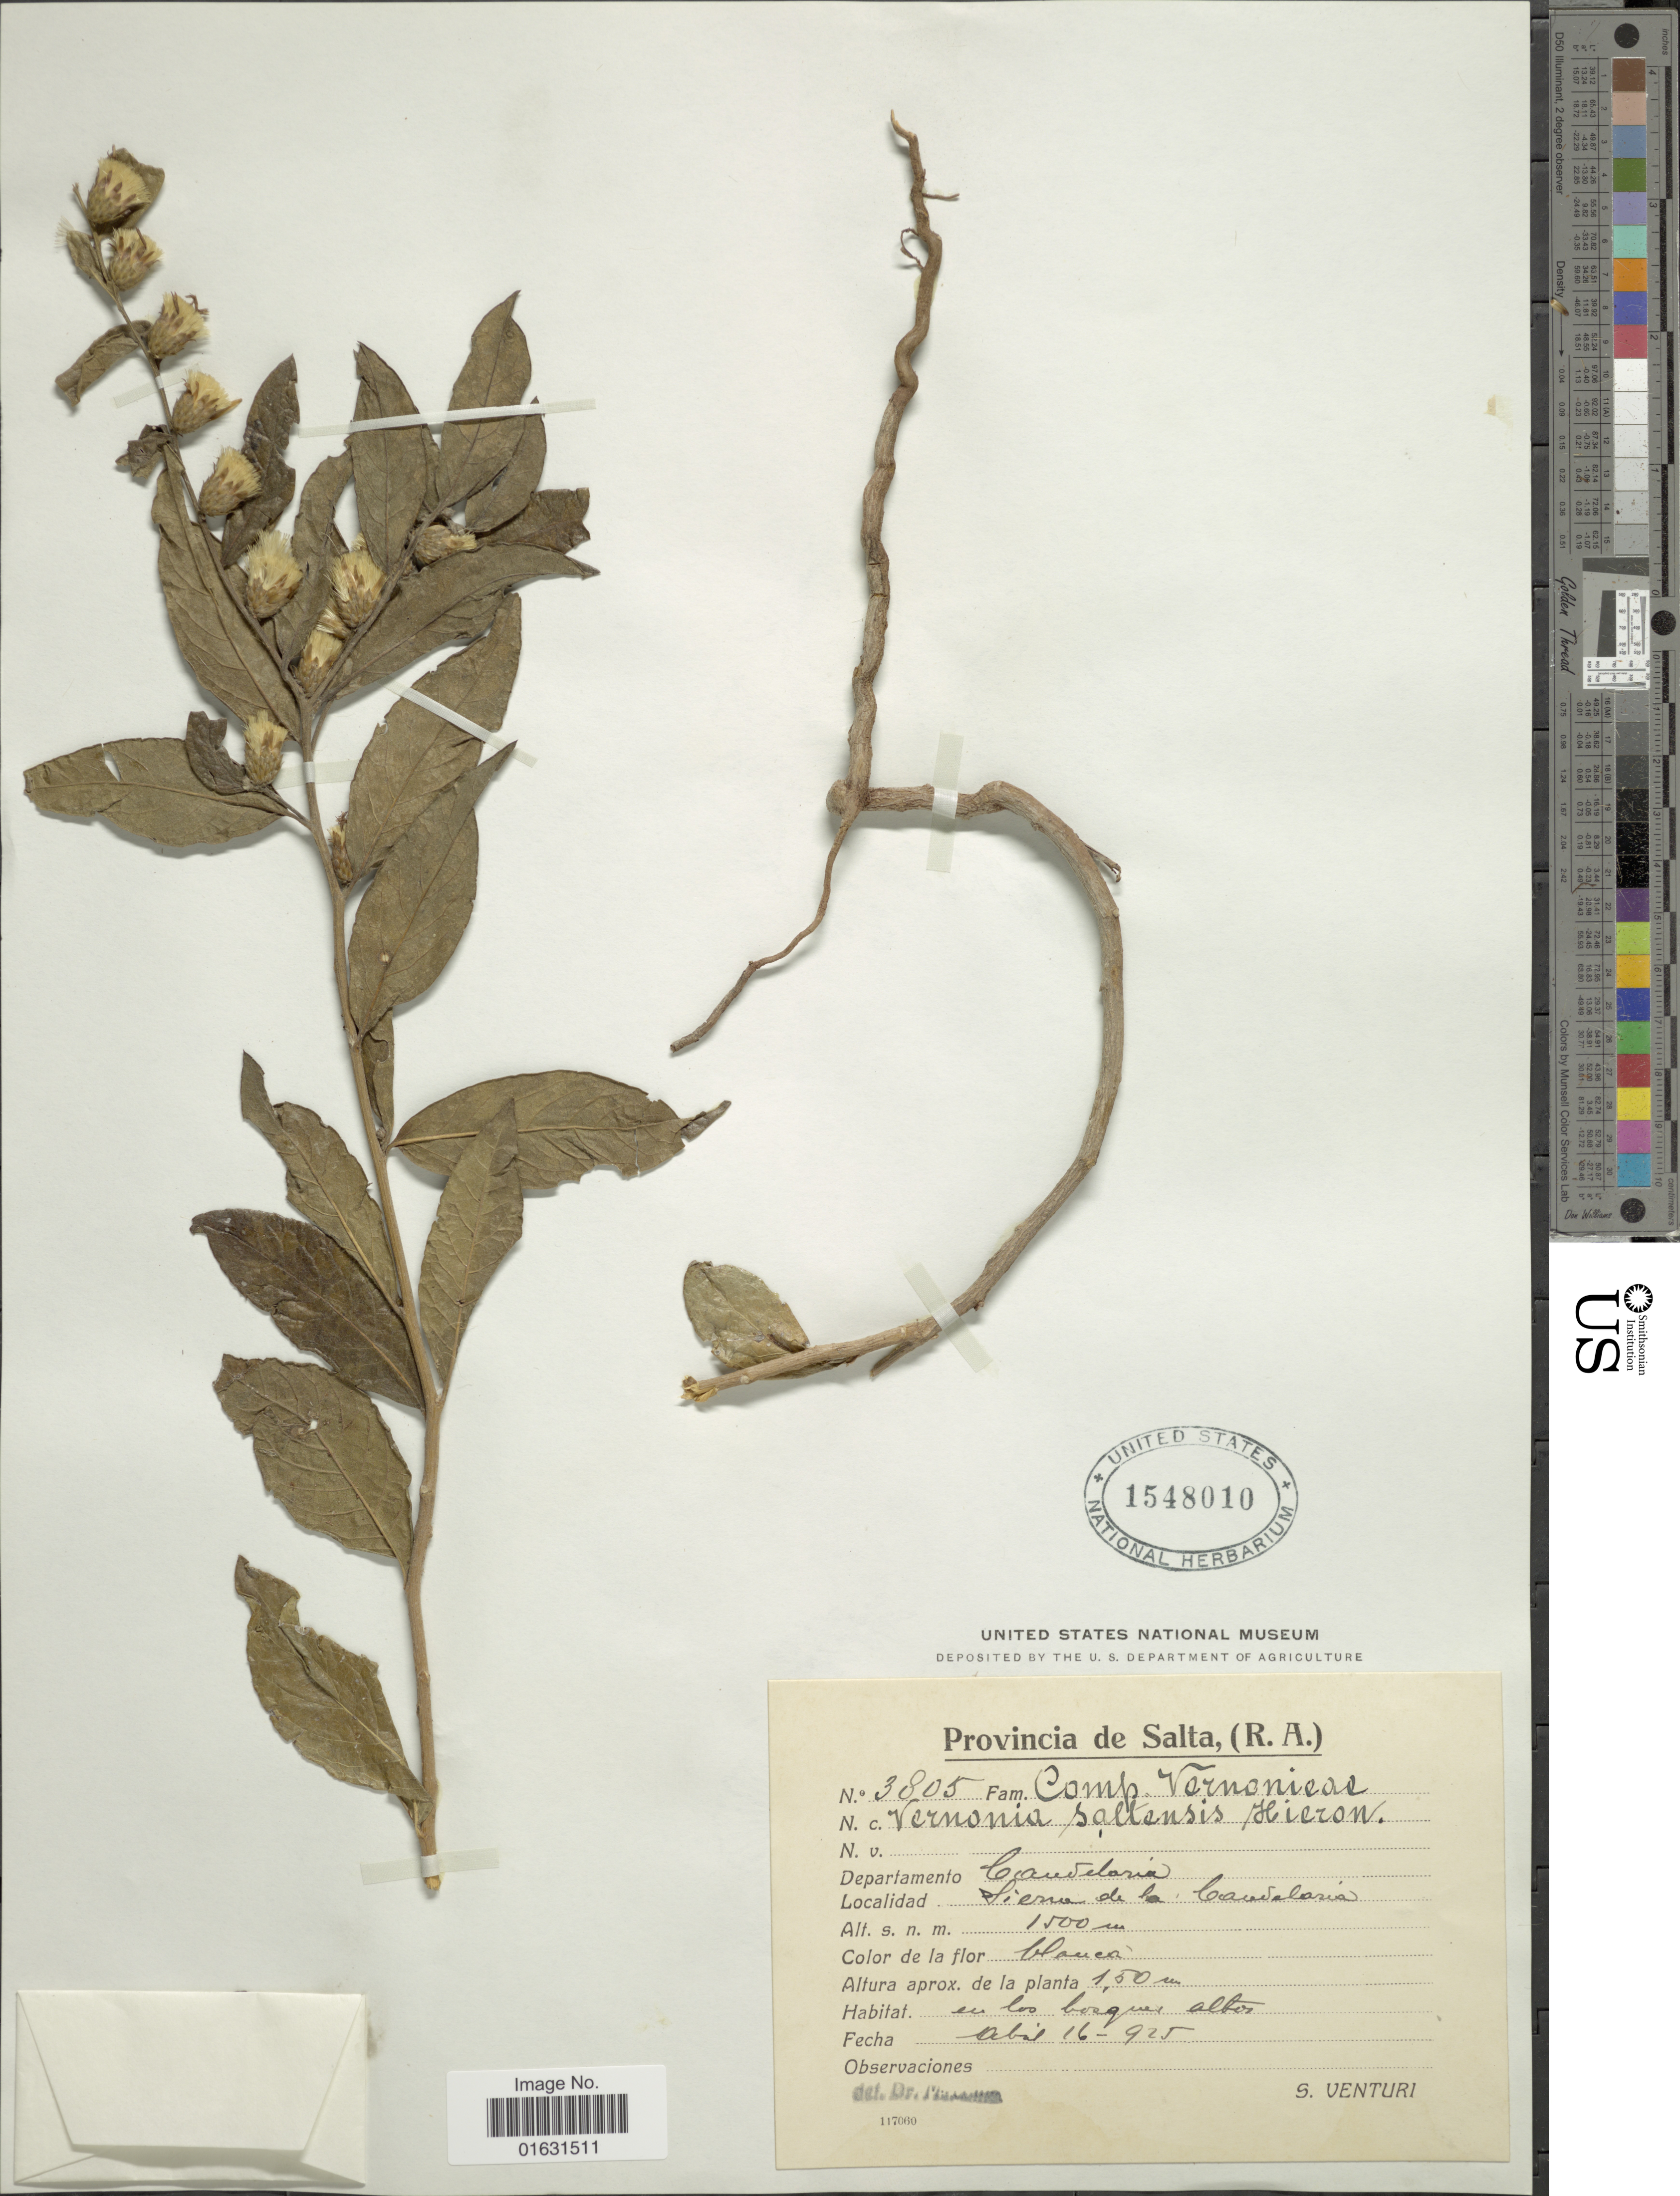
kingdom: Plantae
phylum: Tracheophyta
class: Magnoliopsida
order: Asterales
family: Asteraceae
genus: Lessingianthus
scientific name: Lessingianthus saltensis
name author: (Hieron.) H. Rob.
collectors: S. Venturi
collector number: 3805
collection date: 1925-04-16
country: Argentina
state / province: Salta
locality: Candellaria, Sierra de la Candelaria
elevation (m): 1500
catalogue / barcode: US 1548010